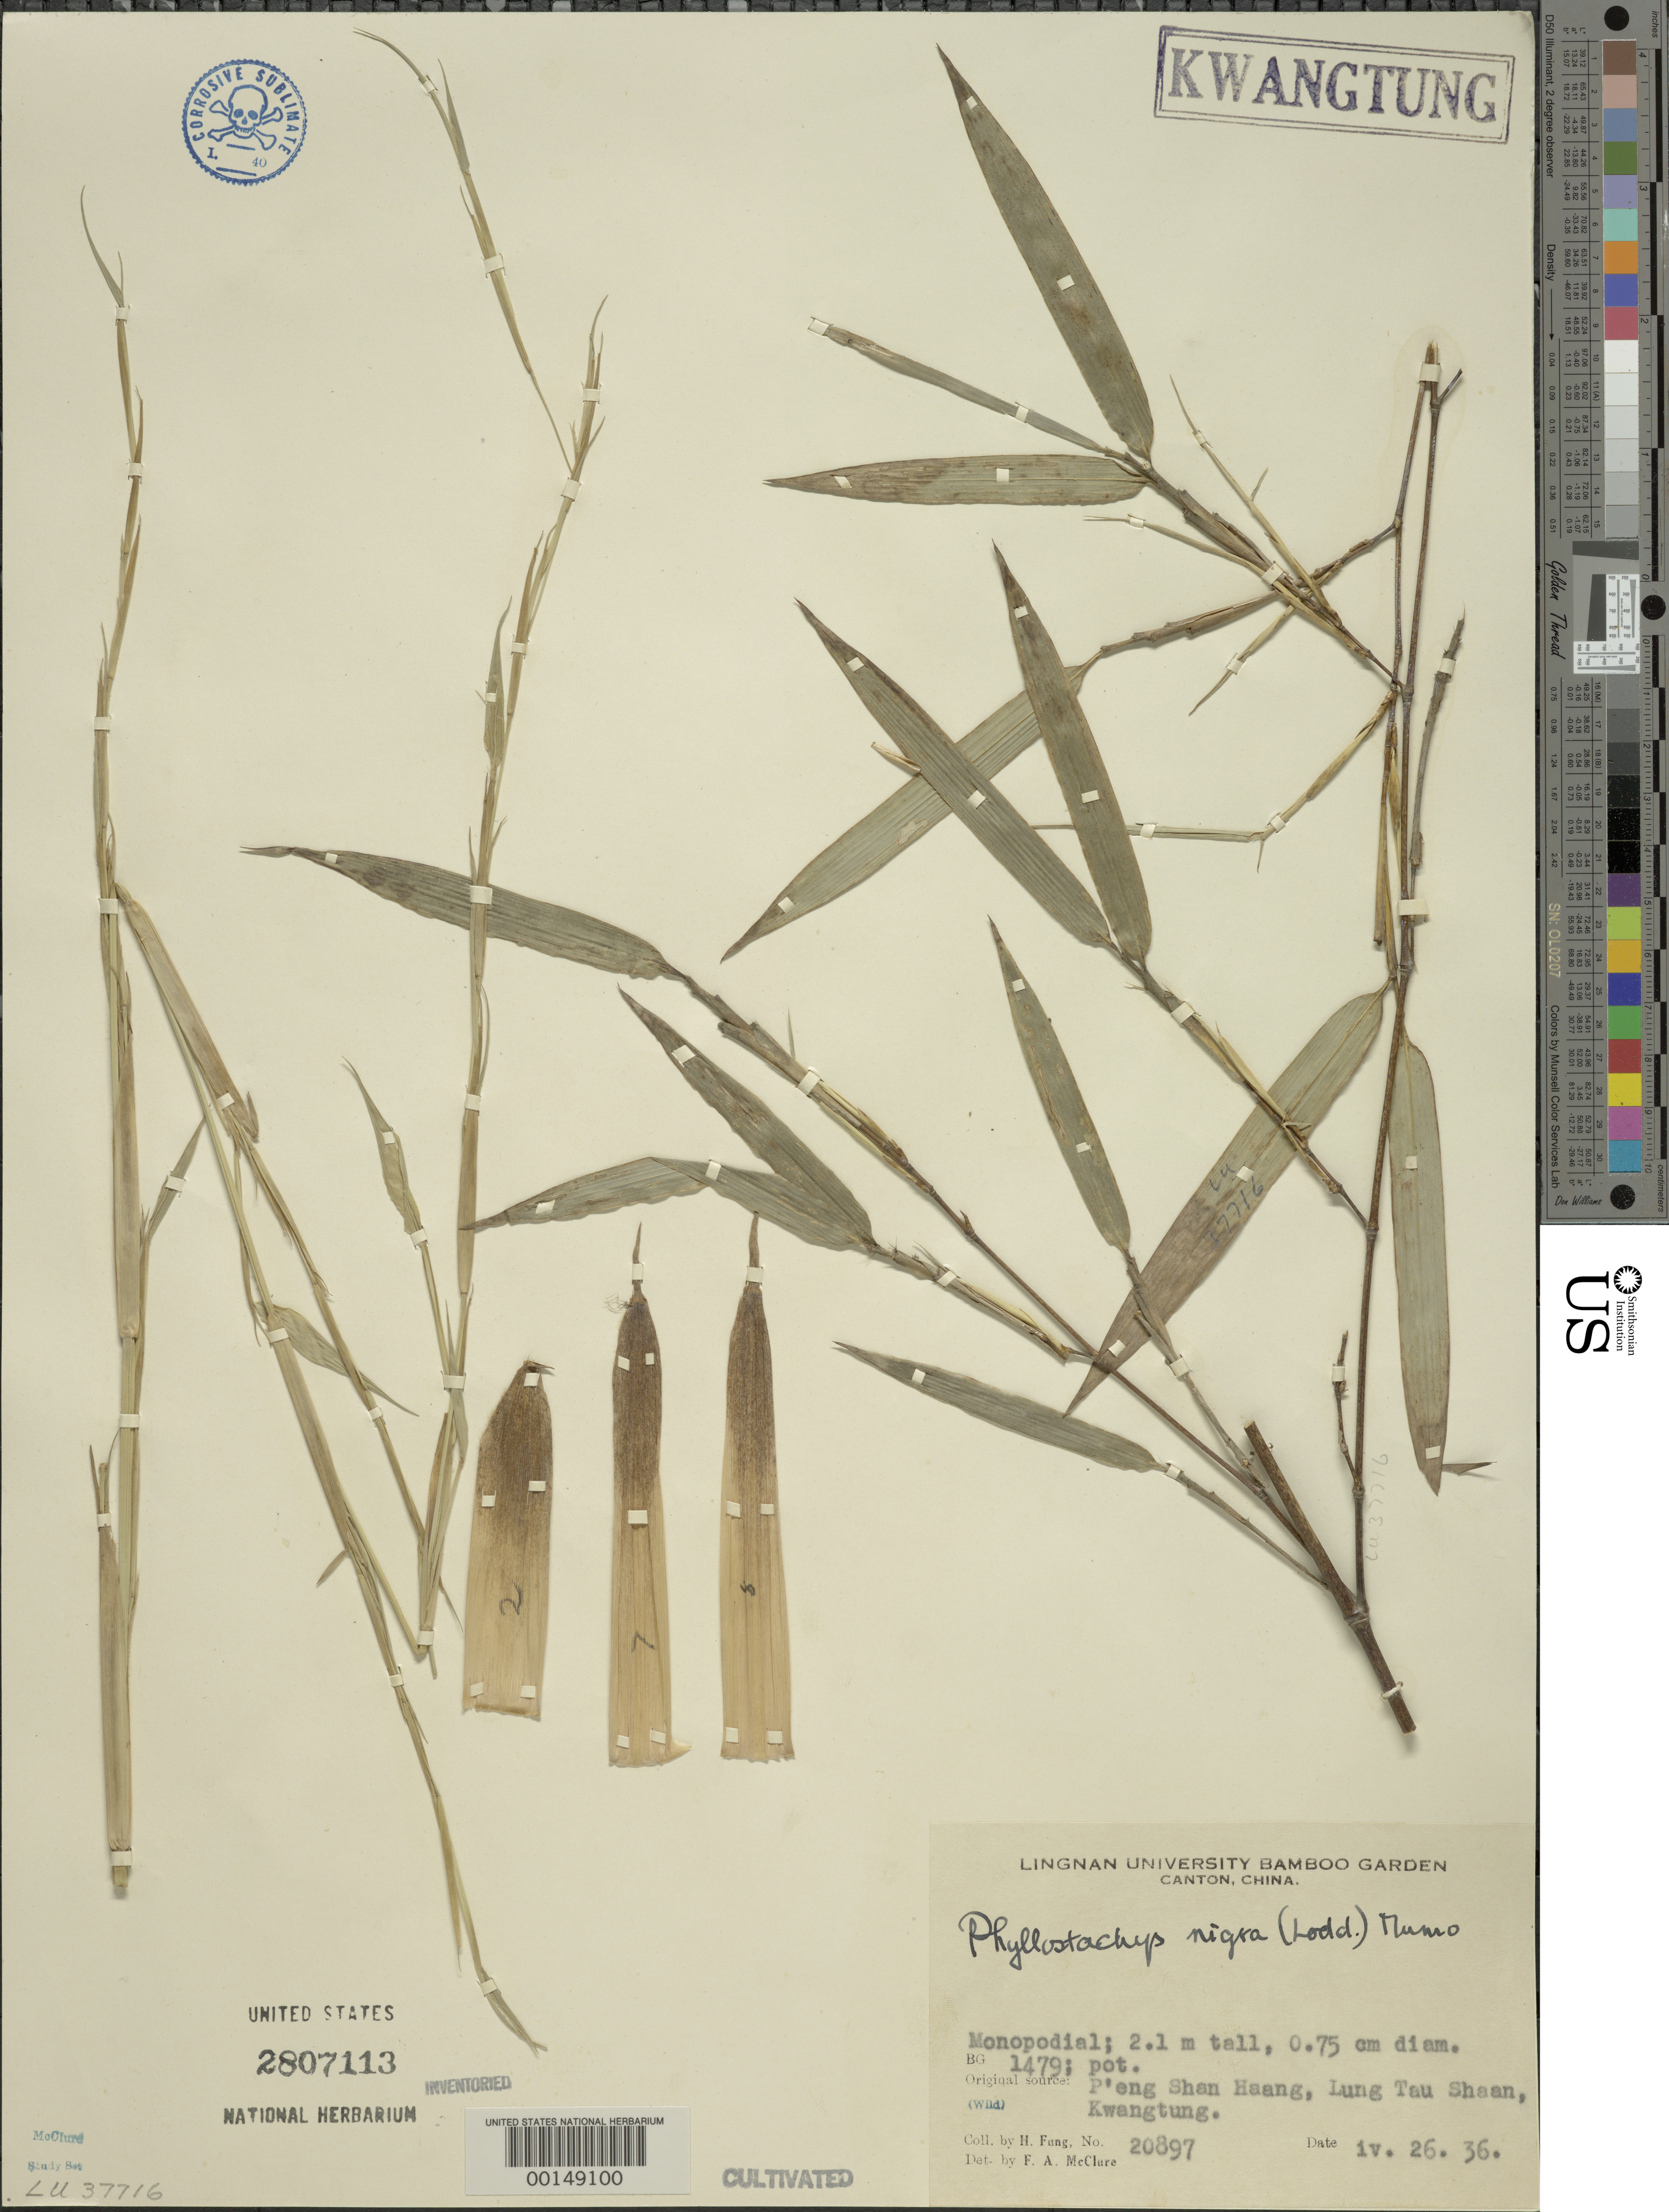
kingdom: Plantae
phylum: Tracheophyta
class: Liliopsida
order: Poales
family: Poaceae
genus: Phyllostachys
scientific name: Phyllostachys nigra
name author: (Lodd. ex Lindl.) Munro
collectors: H. L. Fung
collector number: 20897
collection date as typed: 26 Apr 1936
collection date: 1936-04-26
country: China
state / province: Guangdong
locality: Lung tau shaan, p'eng shan haang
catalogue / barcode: US 2807113